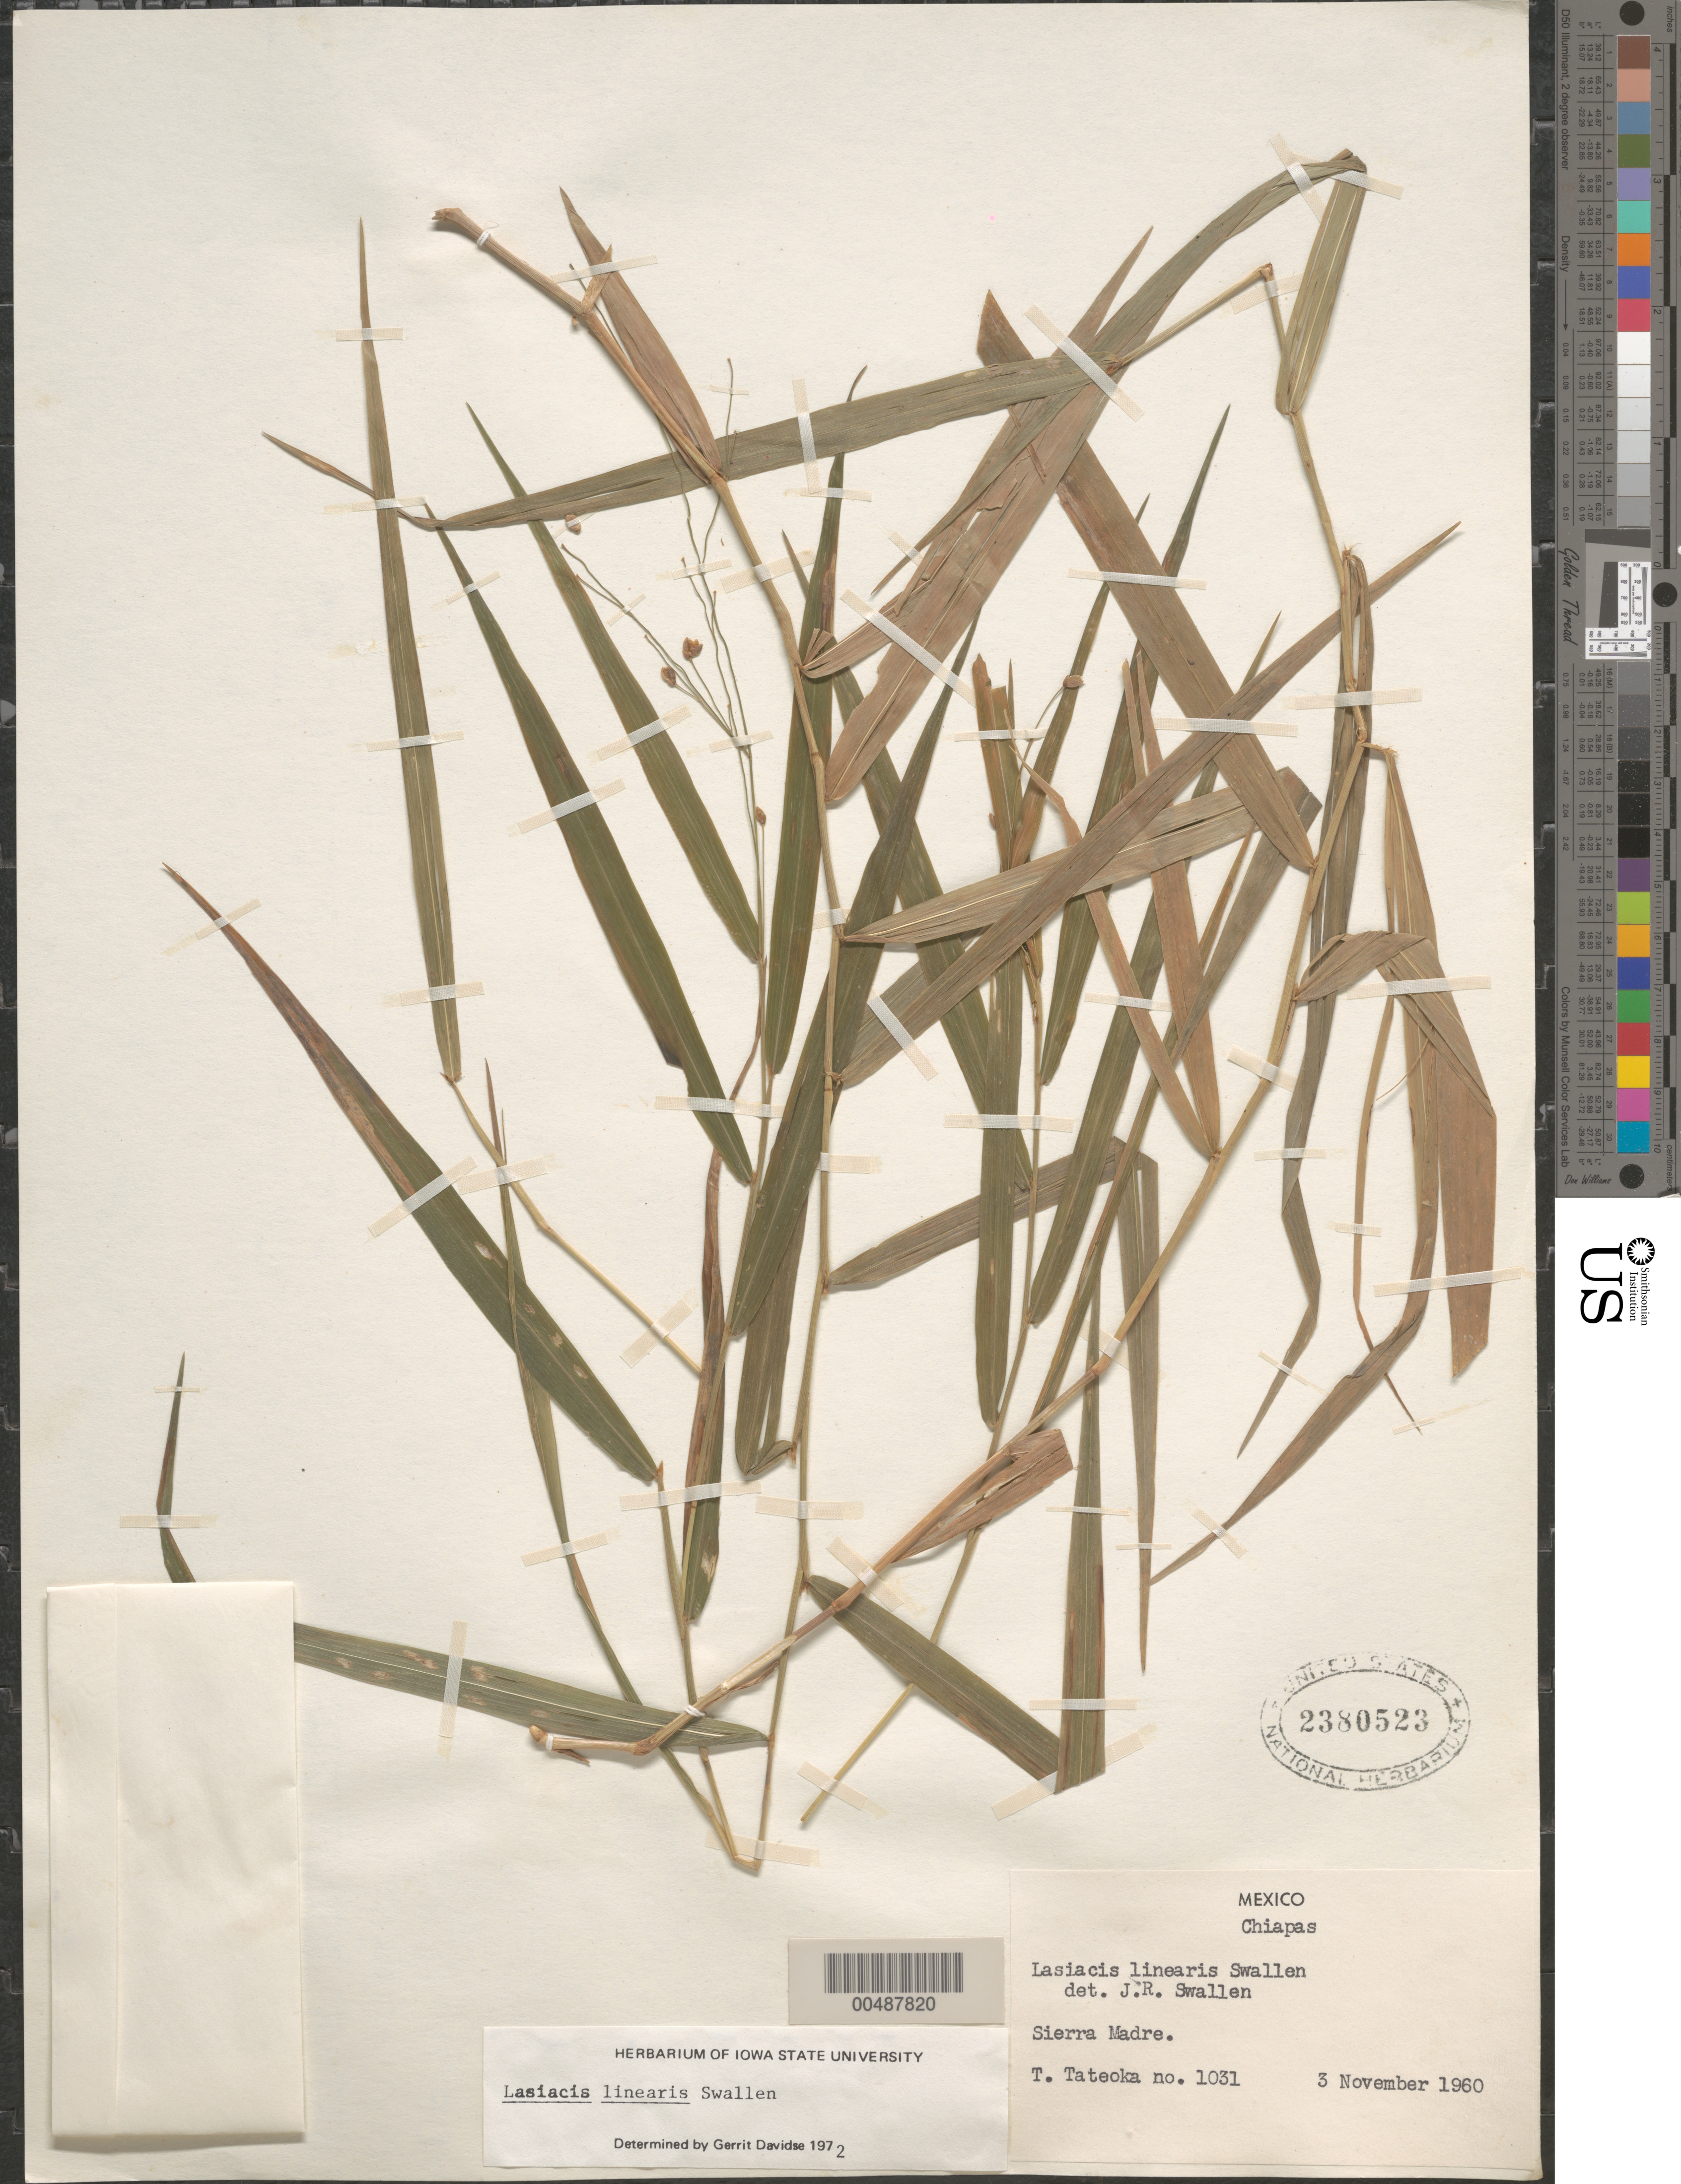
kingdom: Plantae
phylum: Tracheophyta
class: Liliopsida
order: Poales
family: Poaceae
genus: Lasiacis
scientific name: Lasiacis linearis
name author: Swallen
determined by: Davidse, Gerrit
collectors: T. Tateoka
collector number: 1031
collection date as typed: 3 Nov 1960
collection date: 1960-11-03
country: Mexico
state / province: Chiapas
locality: Sierra Madre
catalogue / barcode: US 2380523